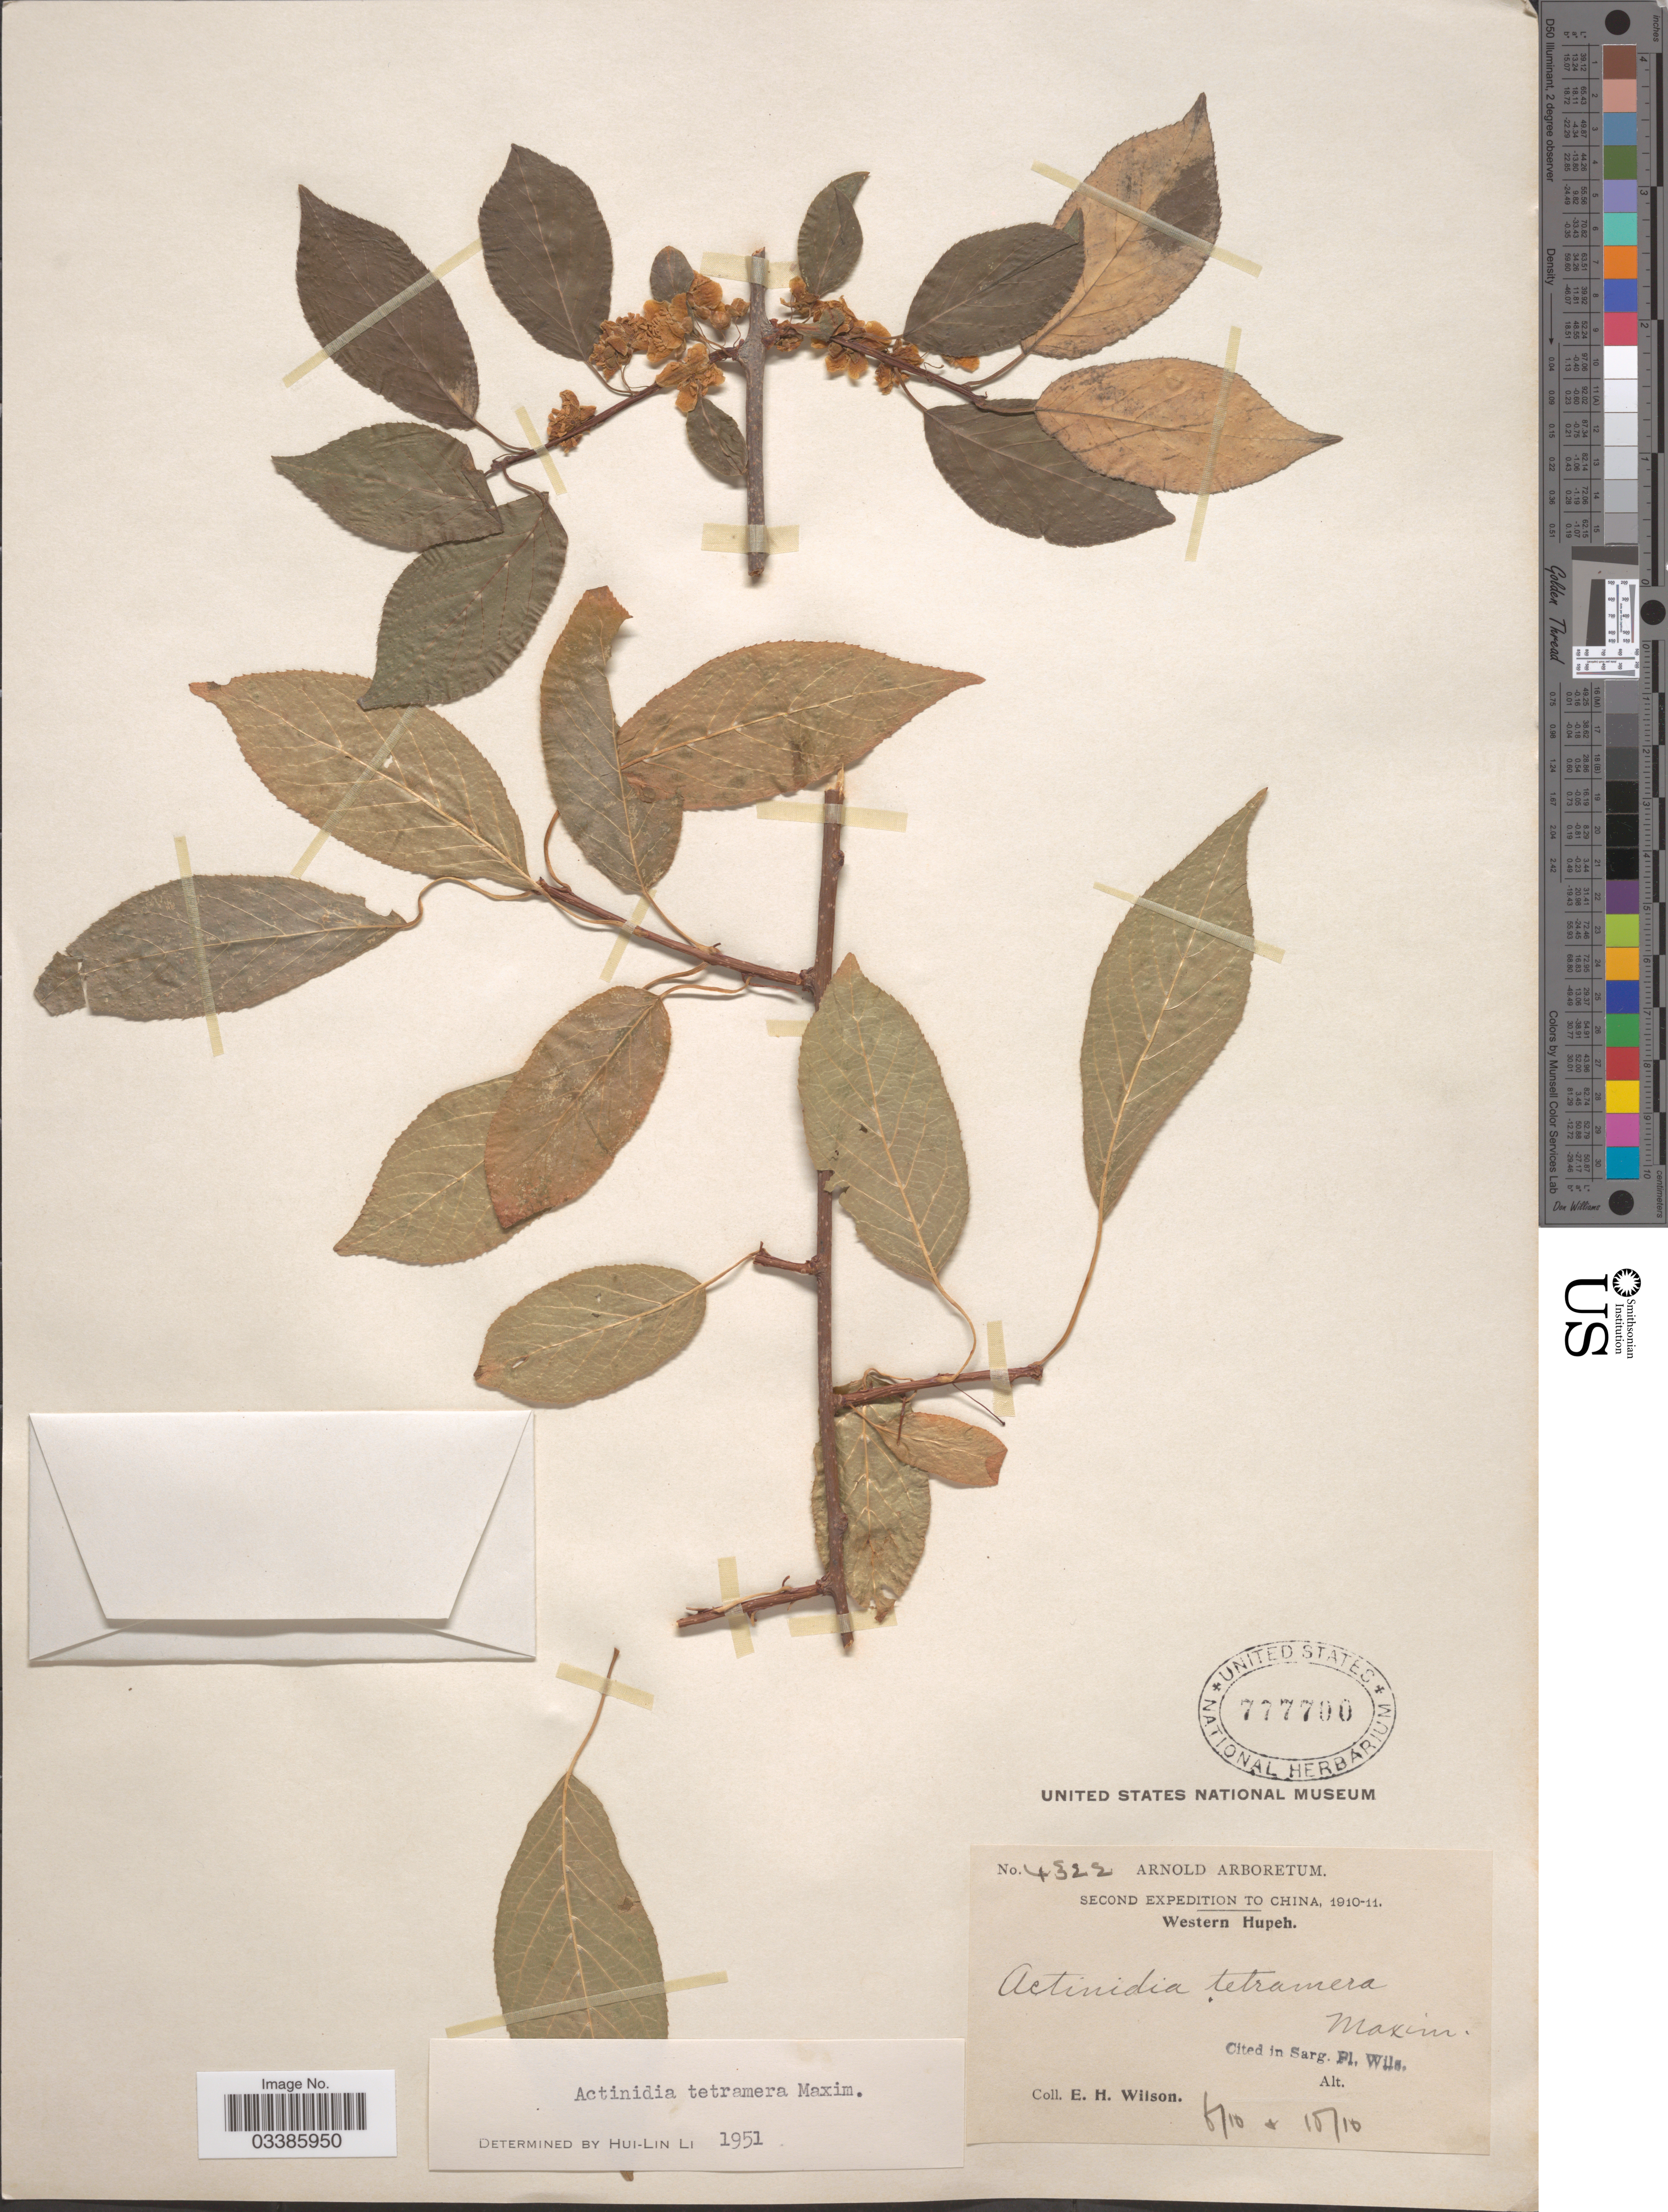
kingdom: Plantae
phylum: Tracheophyta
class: Magnoliopsida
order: Ericales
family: Actinidiaceae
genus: Actinidia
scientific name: Actinidia tetramera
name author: Maxim.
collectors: E. Wilson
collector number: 4322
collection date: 1910-06/1910-10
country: China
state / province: Hubei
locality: Western Hupeh.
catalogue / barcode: US 777700